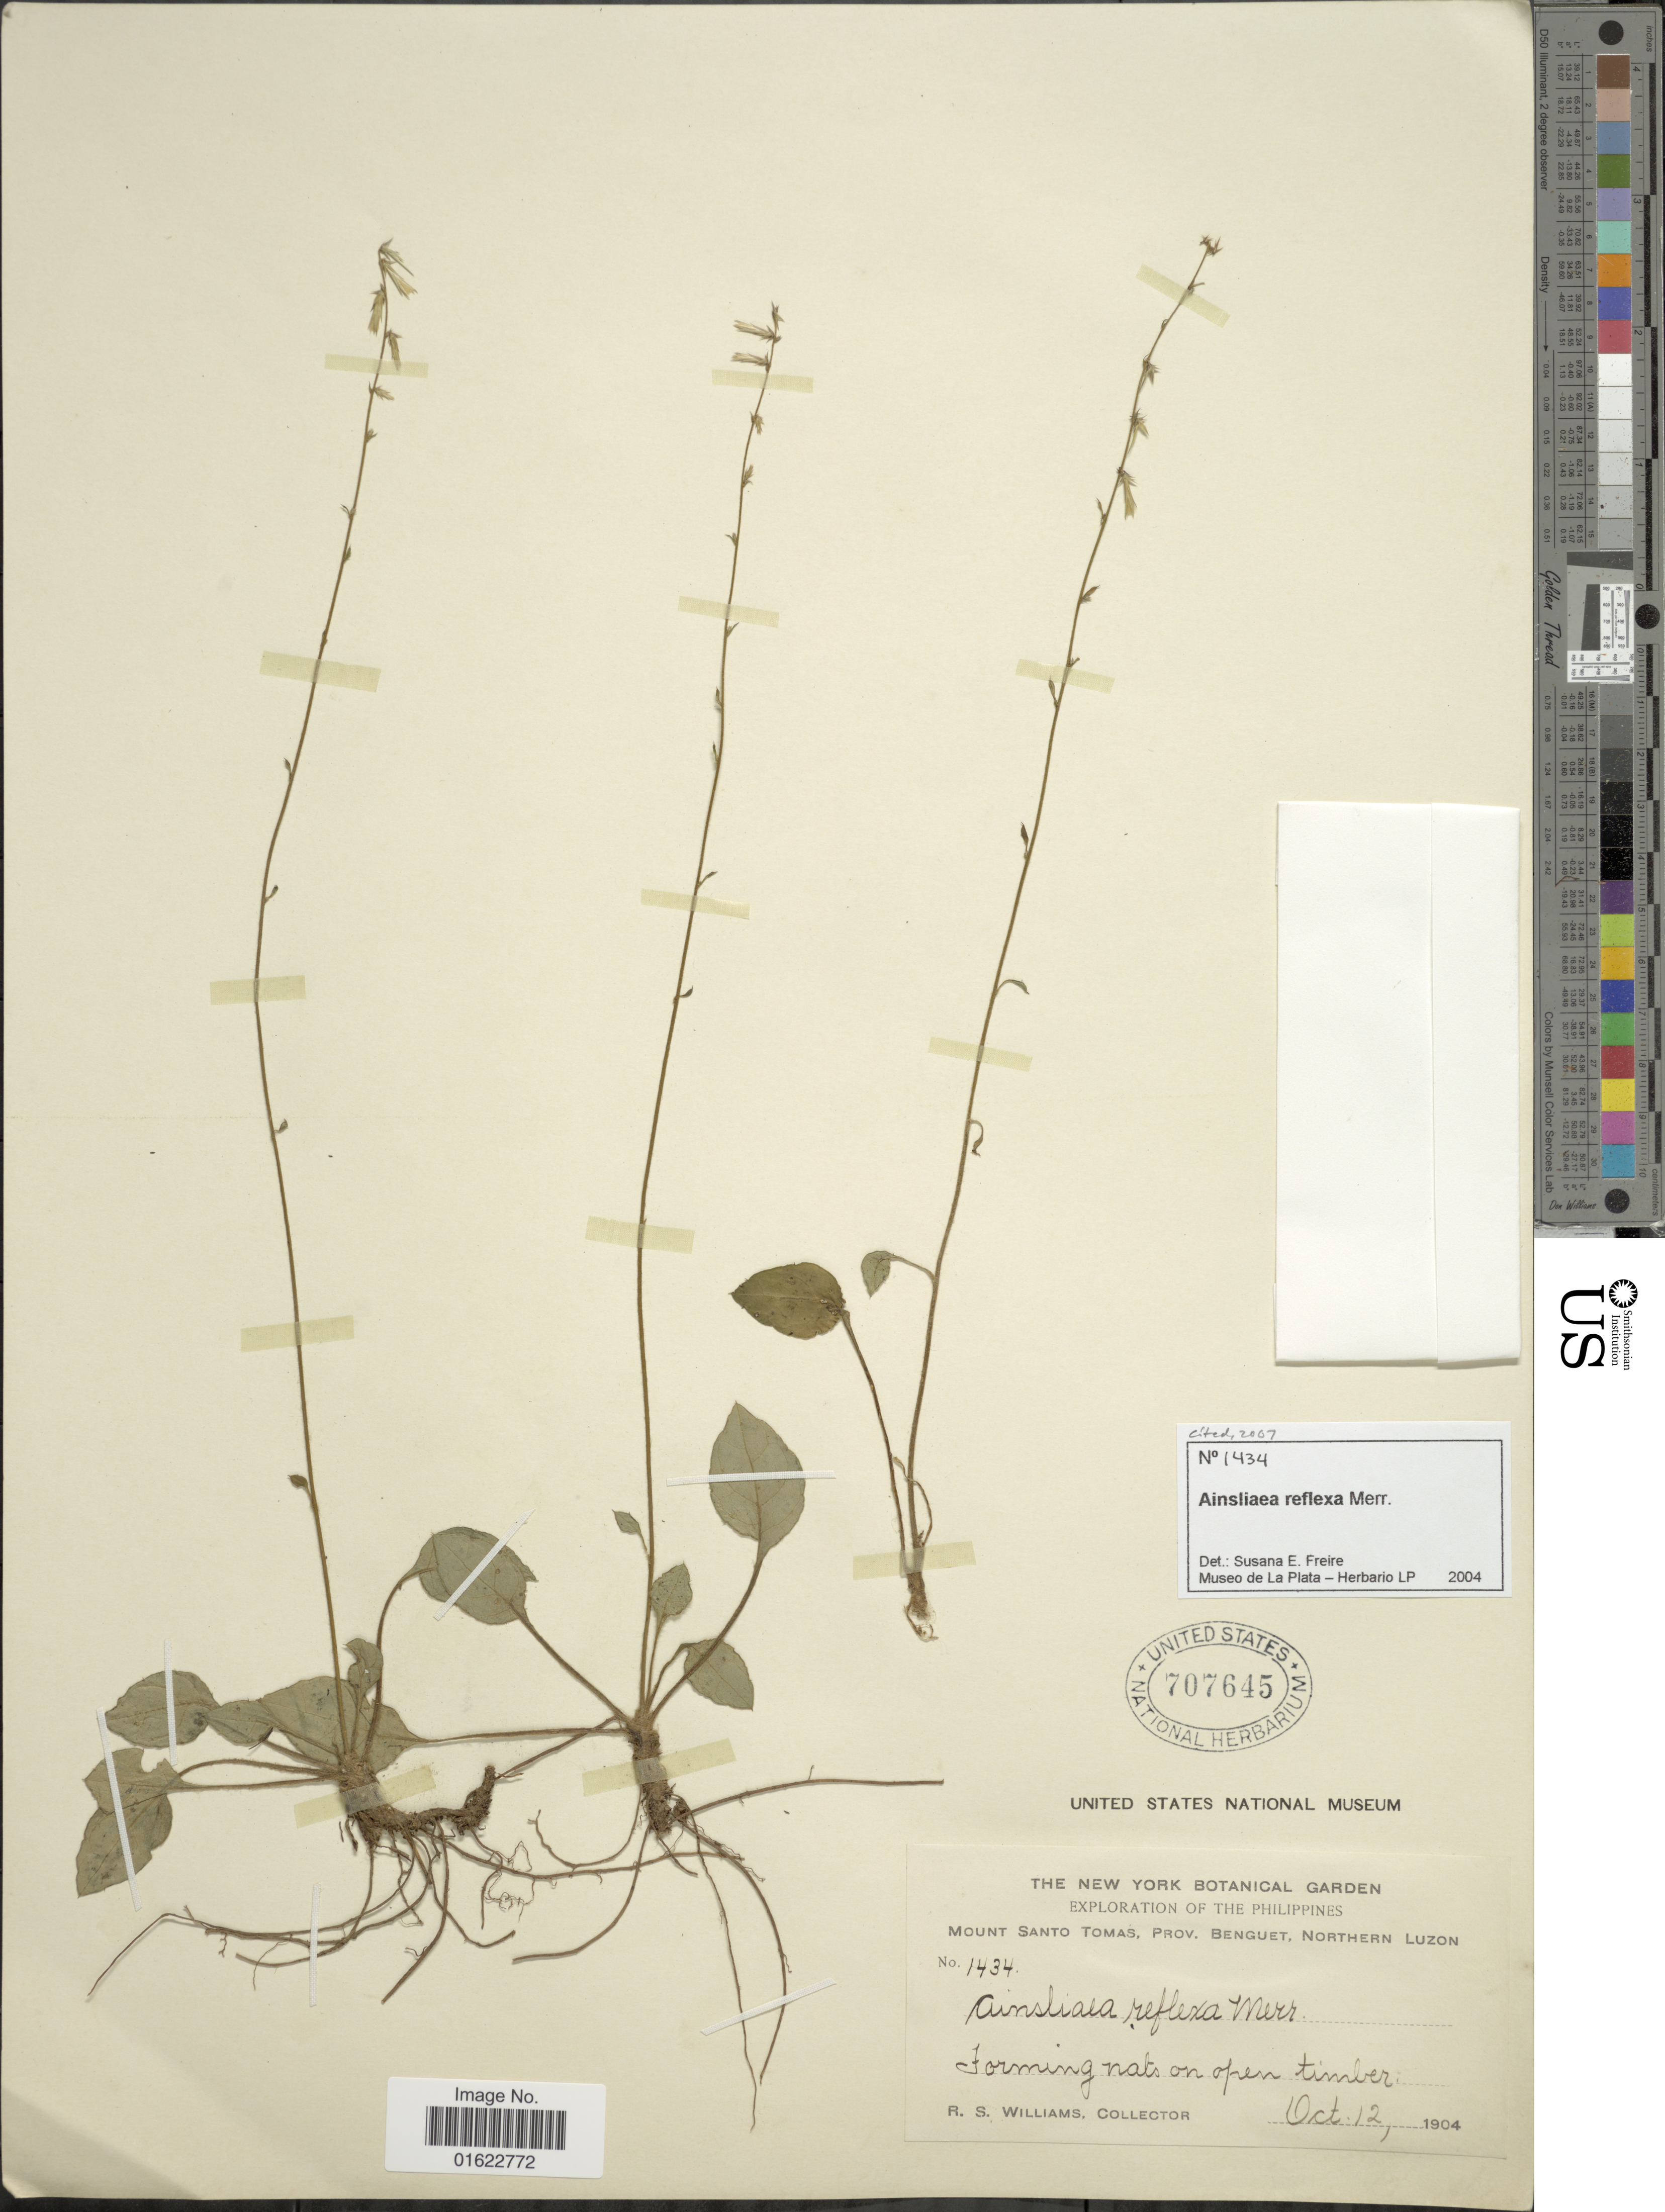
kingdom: Plantae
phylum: Tracheophyta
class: Magnoliopsida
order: Asterales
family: Asteraceae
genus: Ainsliaea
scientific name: Ainsliaea reflexa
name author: Merr.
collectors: R. S. Williams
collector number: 1434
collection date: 1904-10-12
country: Philippines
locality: Mount Santo Tomas, Prov. Benguet, Northern Luzon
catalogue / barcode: US 707545